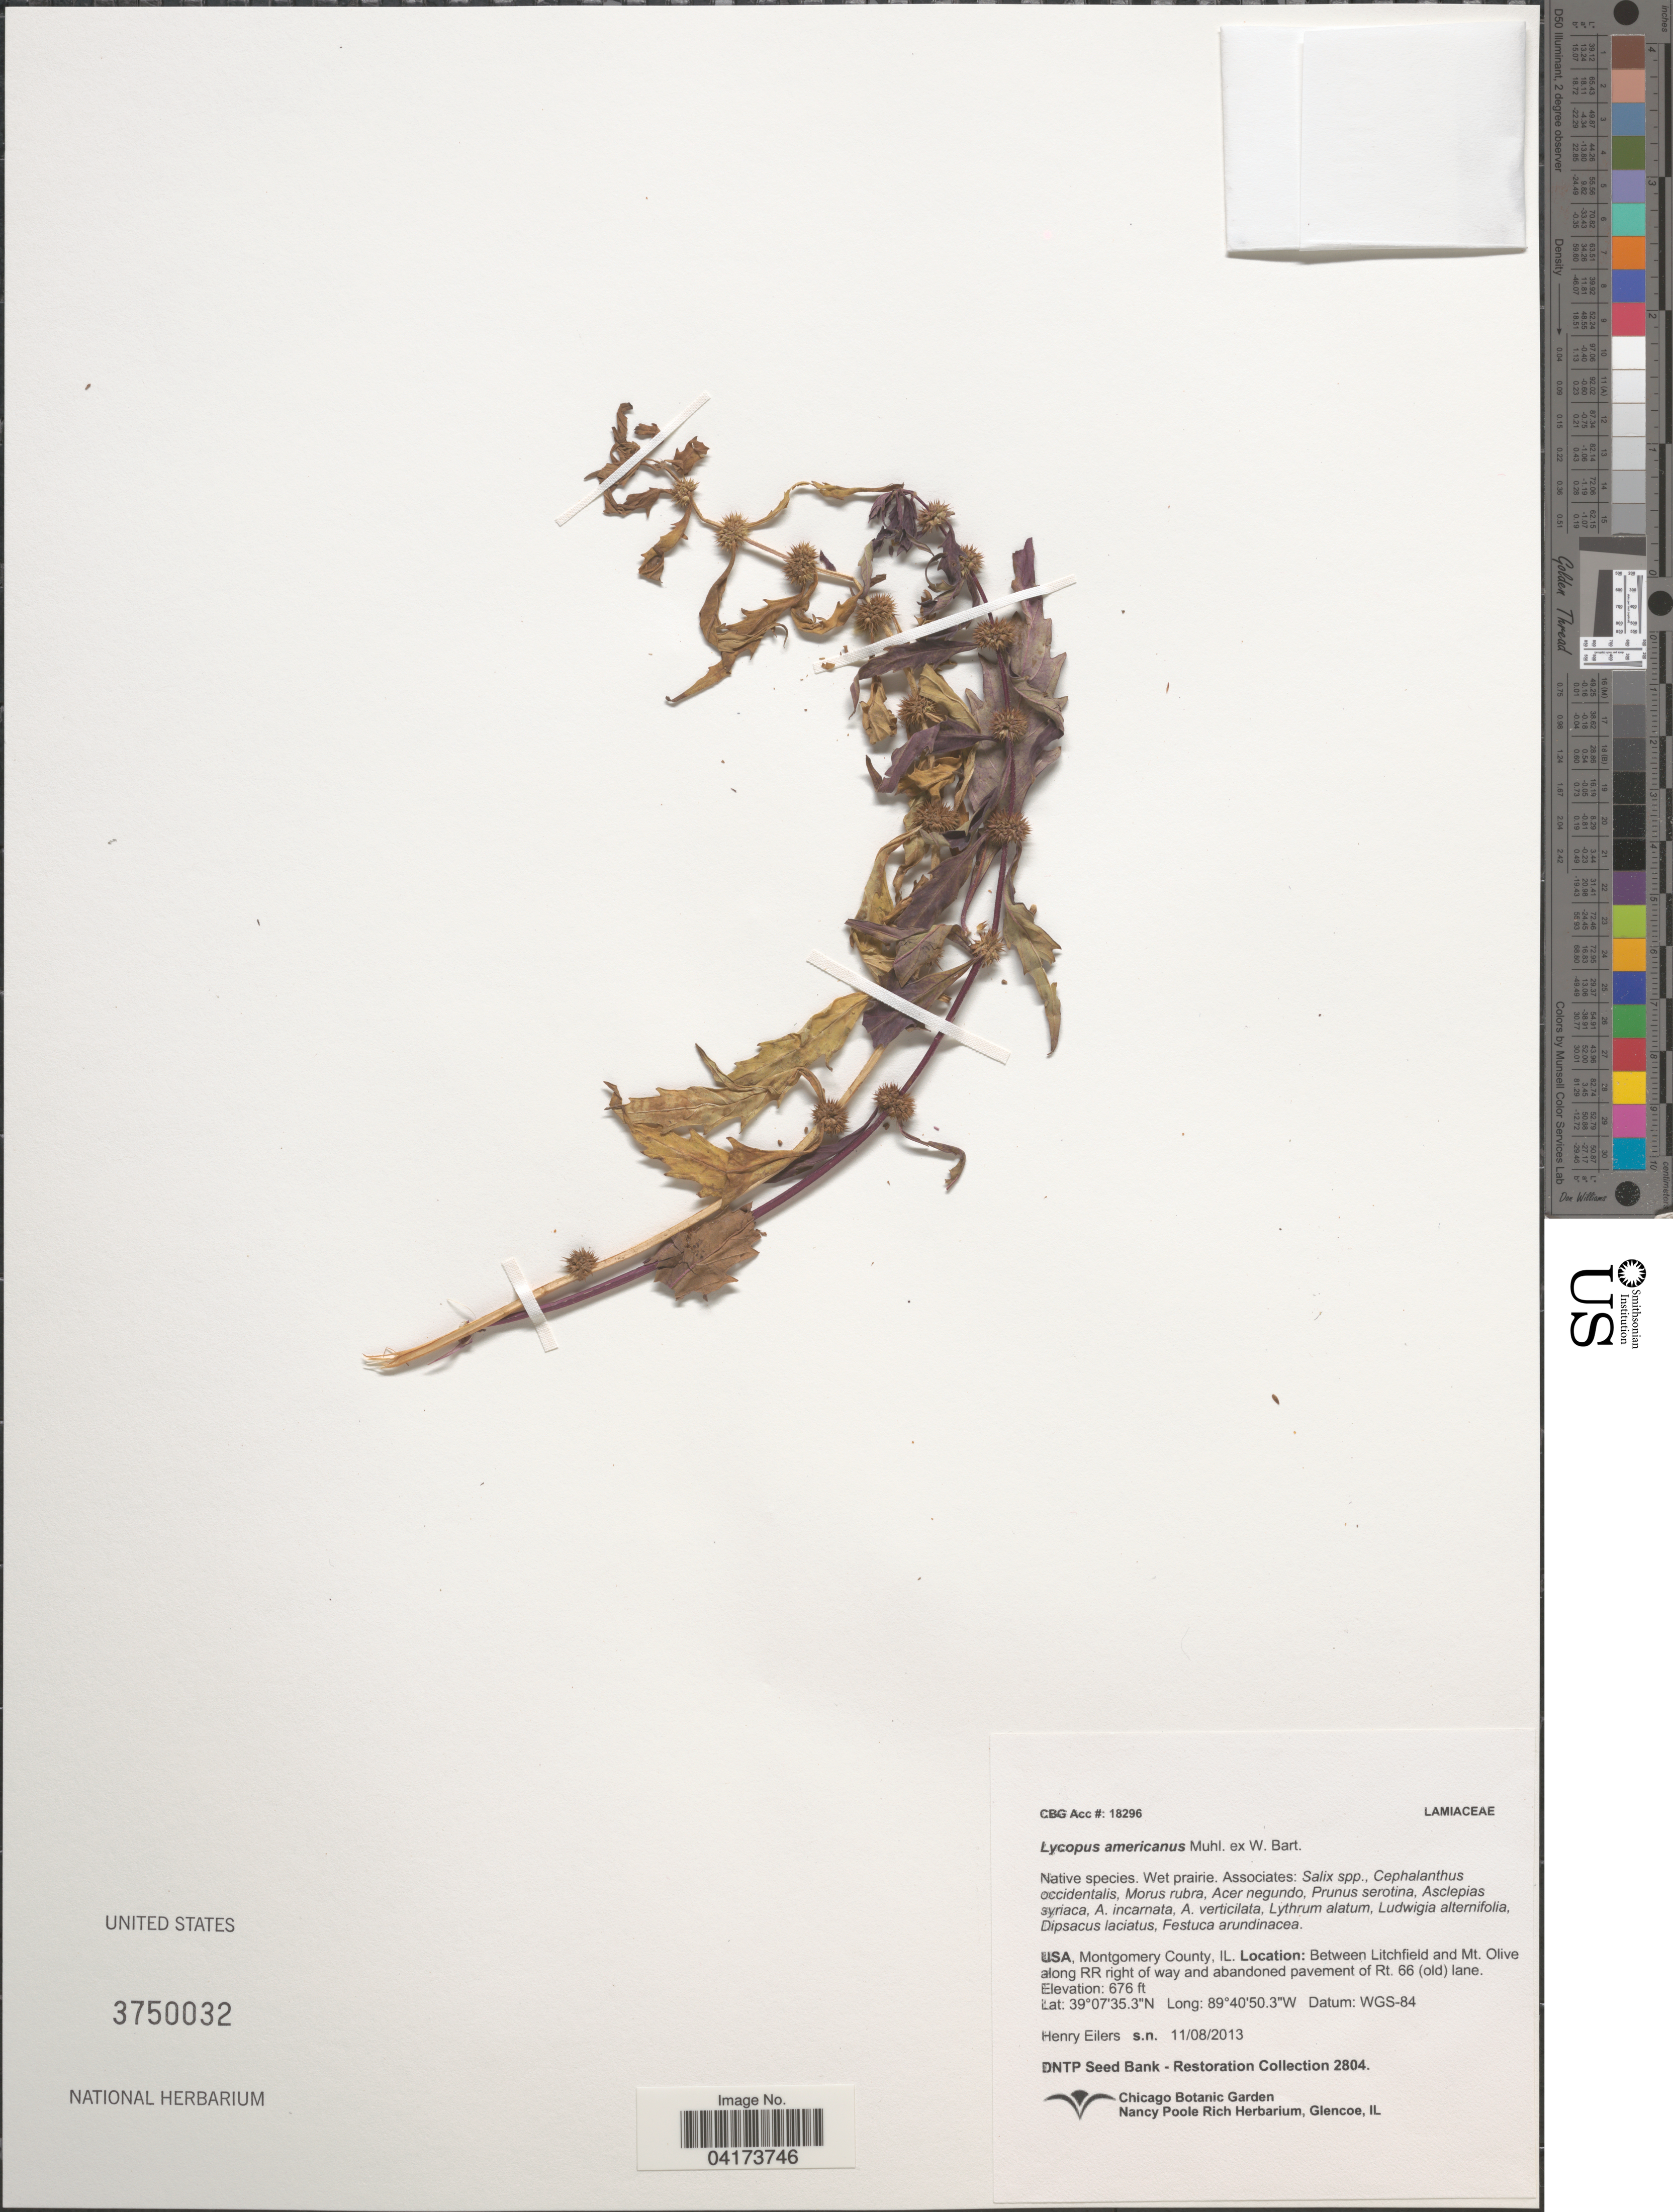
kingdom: Plantae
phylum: Tracheophyta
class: Magnoliopsida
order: Lamiales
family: Lamiaceae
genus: Lycopus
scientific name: Lycopus americanus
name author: Muhl. ex W.P.C. Barton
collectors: H. Eilers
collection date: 2013-08-11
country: United States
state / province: Illinois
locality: Montgomery County. Between Litchfield and Mt. Olive along RR right of way and abandoned pavement of Rt. 66 (old) lane.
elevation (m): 206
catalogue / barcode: US 3750032